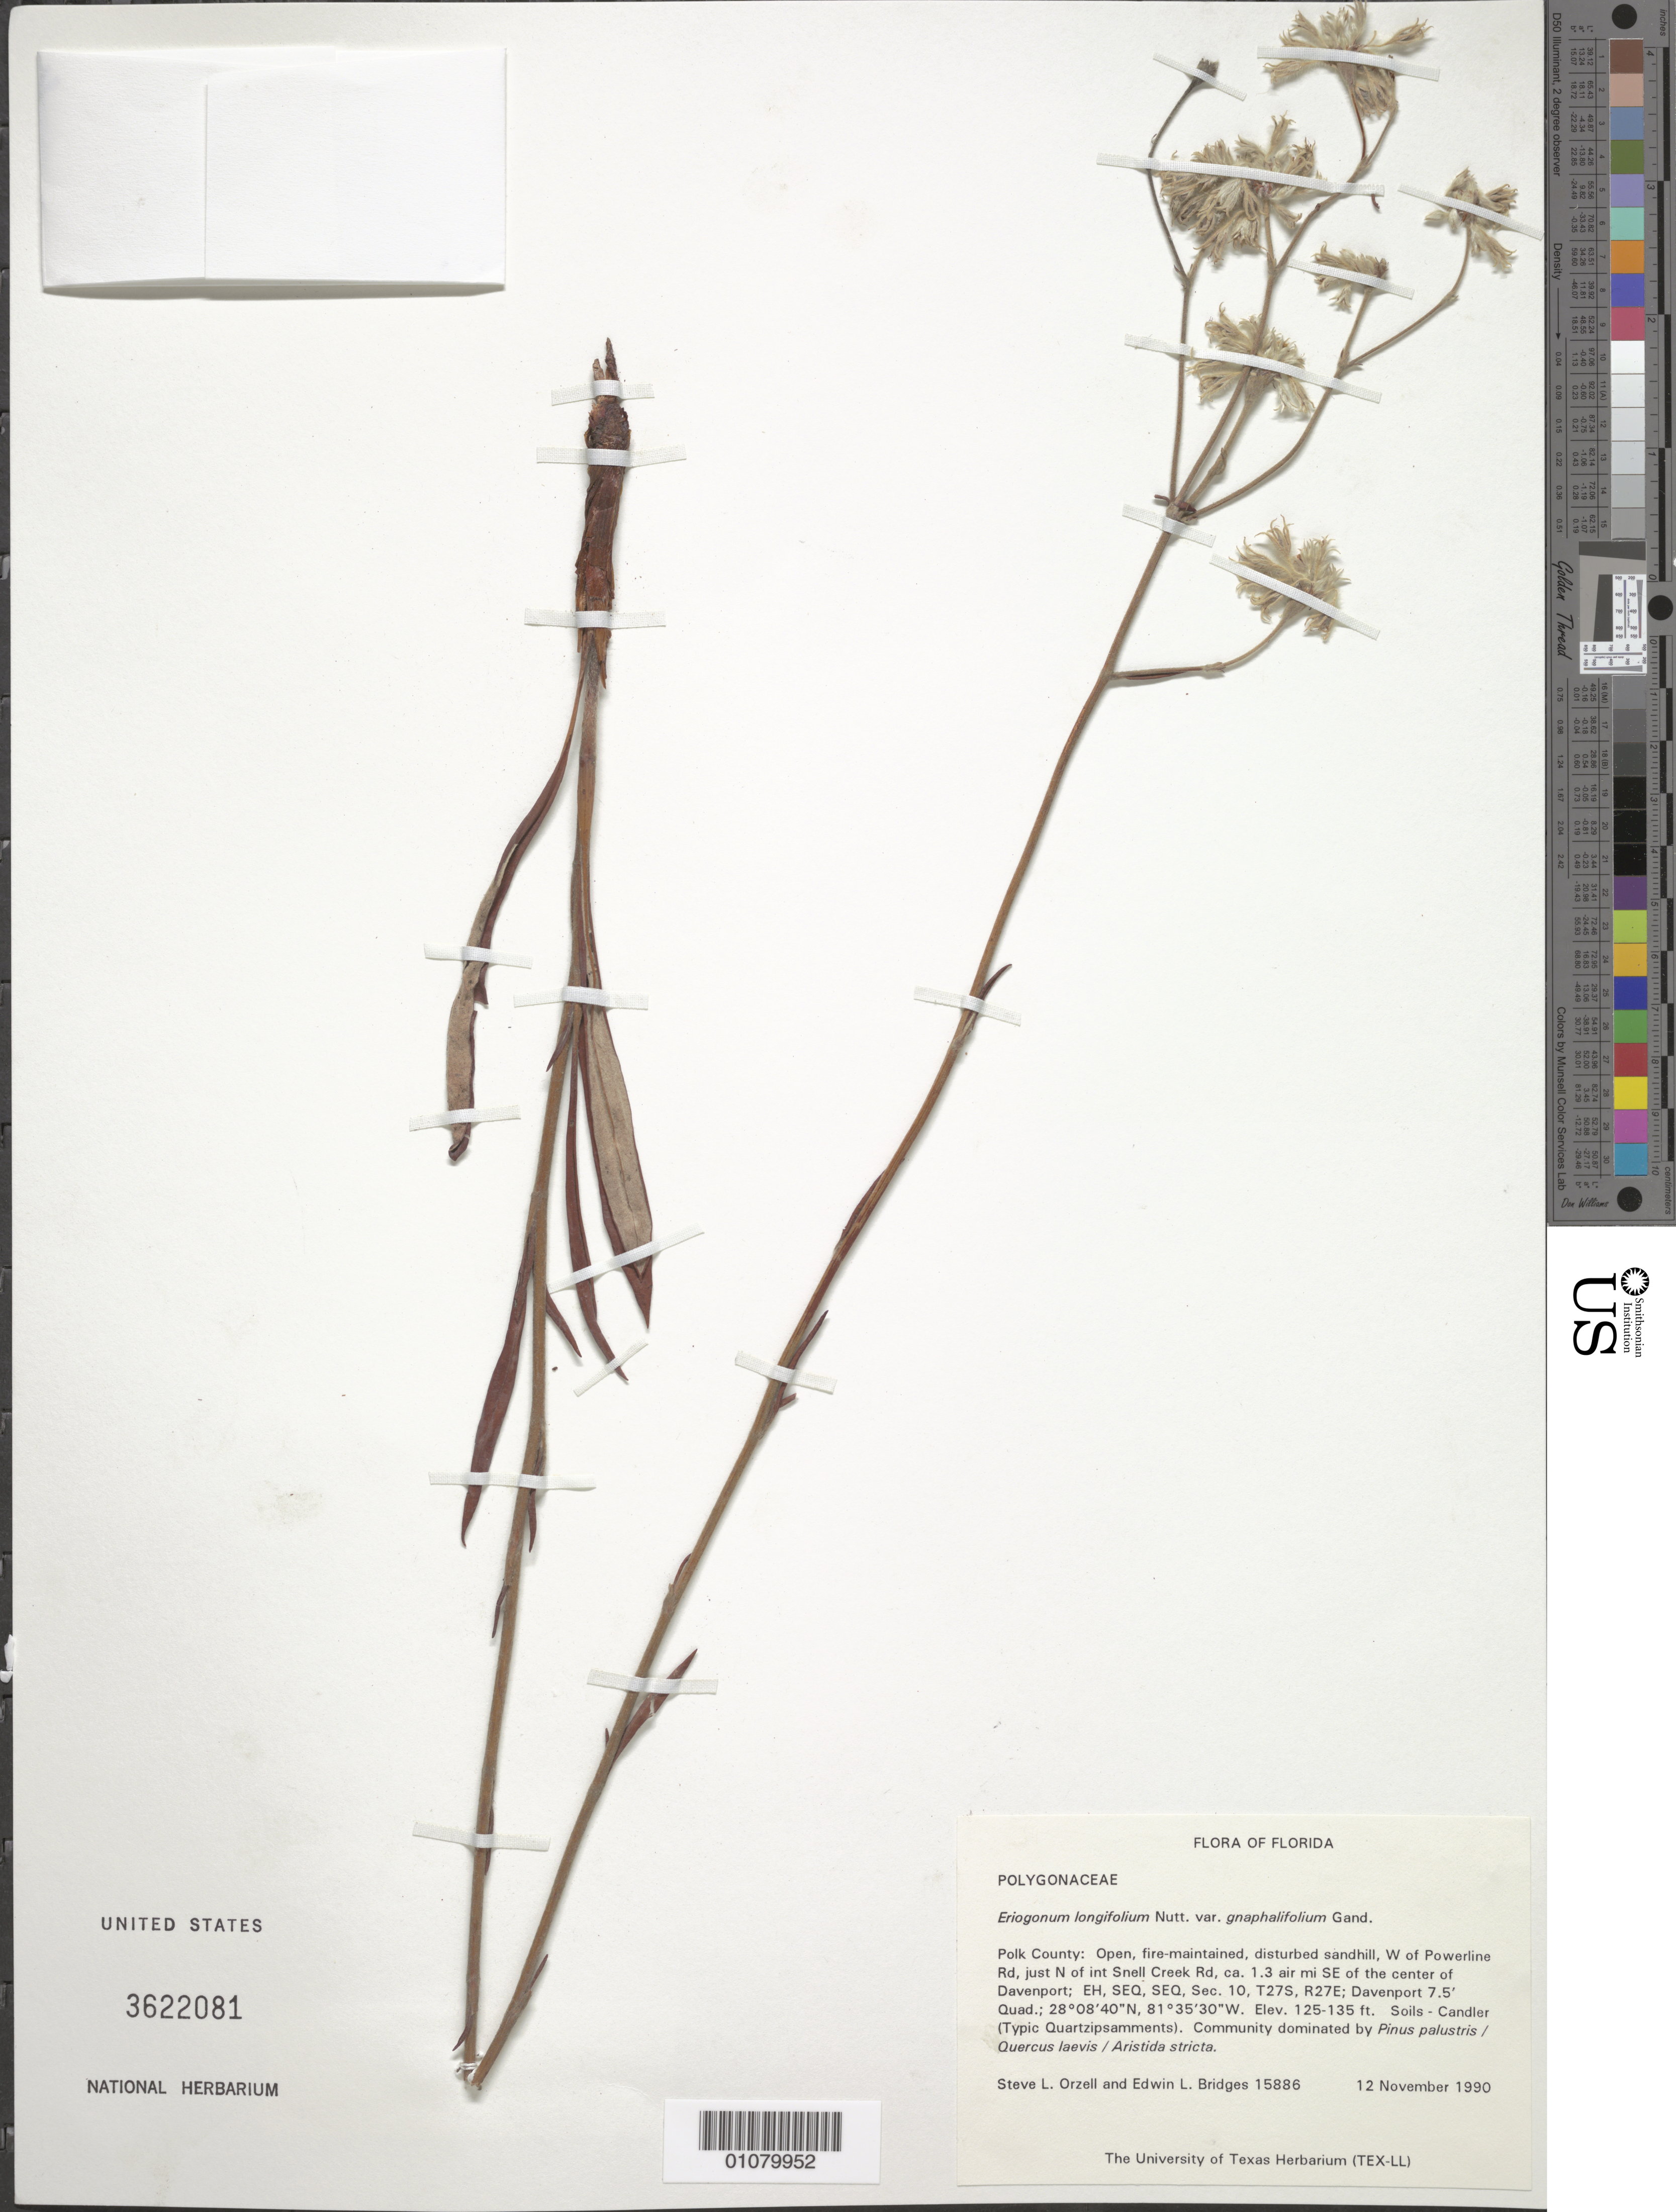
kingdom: Plantae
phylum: Tracheophyta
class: Magnoliopsida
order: Caryophyllales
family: Polygonaceae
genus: Eriogonum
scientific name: Eriogonum longifolium var. gnaphalifolium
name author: Gand.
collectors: S. Orzell & E. Bridges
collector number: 15886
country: United States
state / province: Florida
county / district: Polk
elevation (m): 38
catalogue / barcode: US 3622081